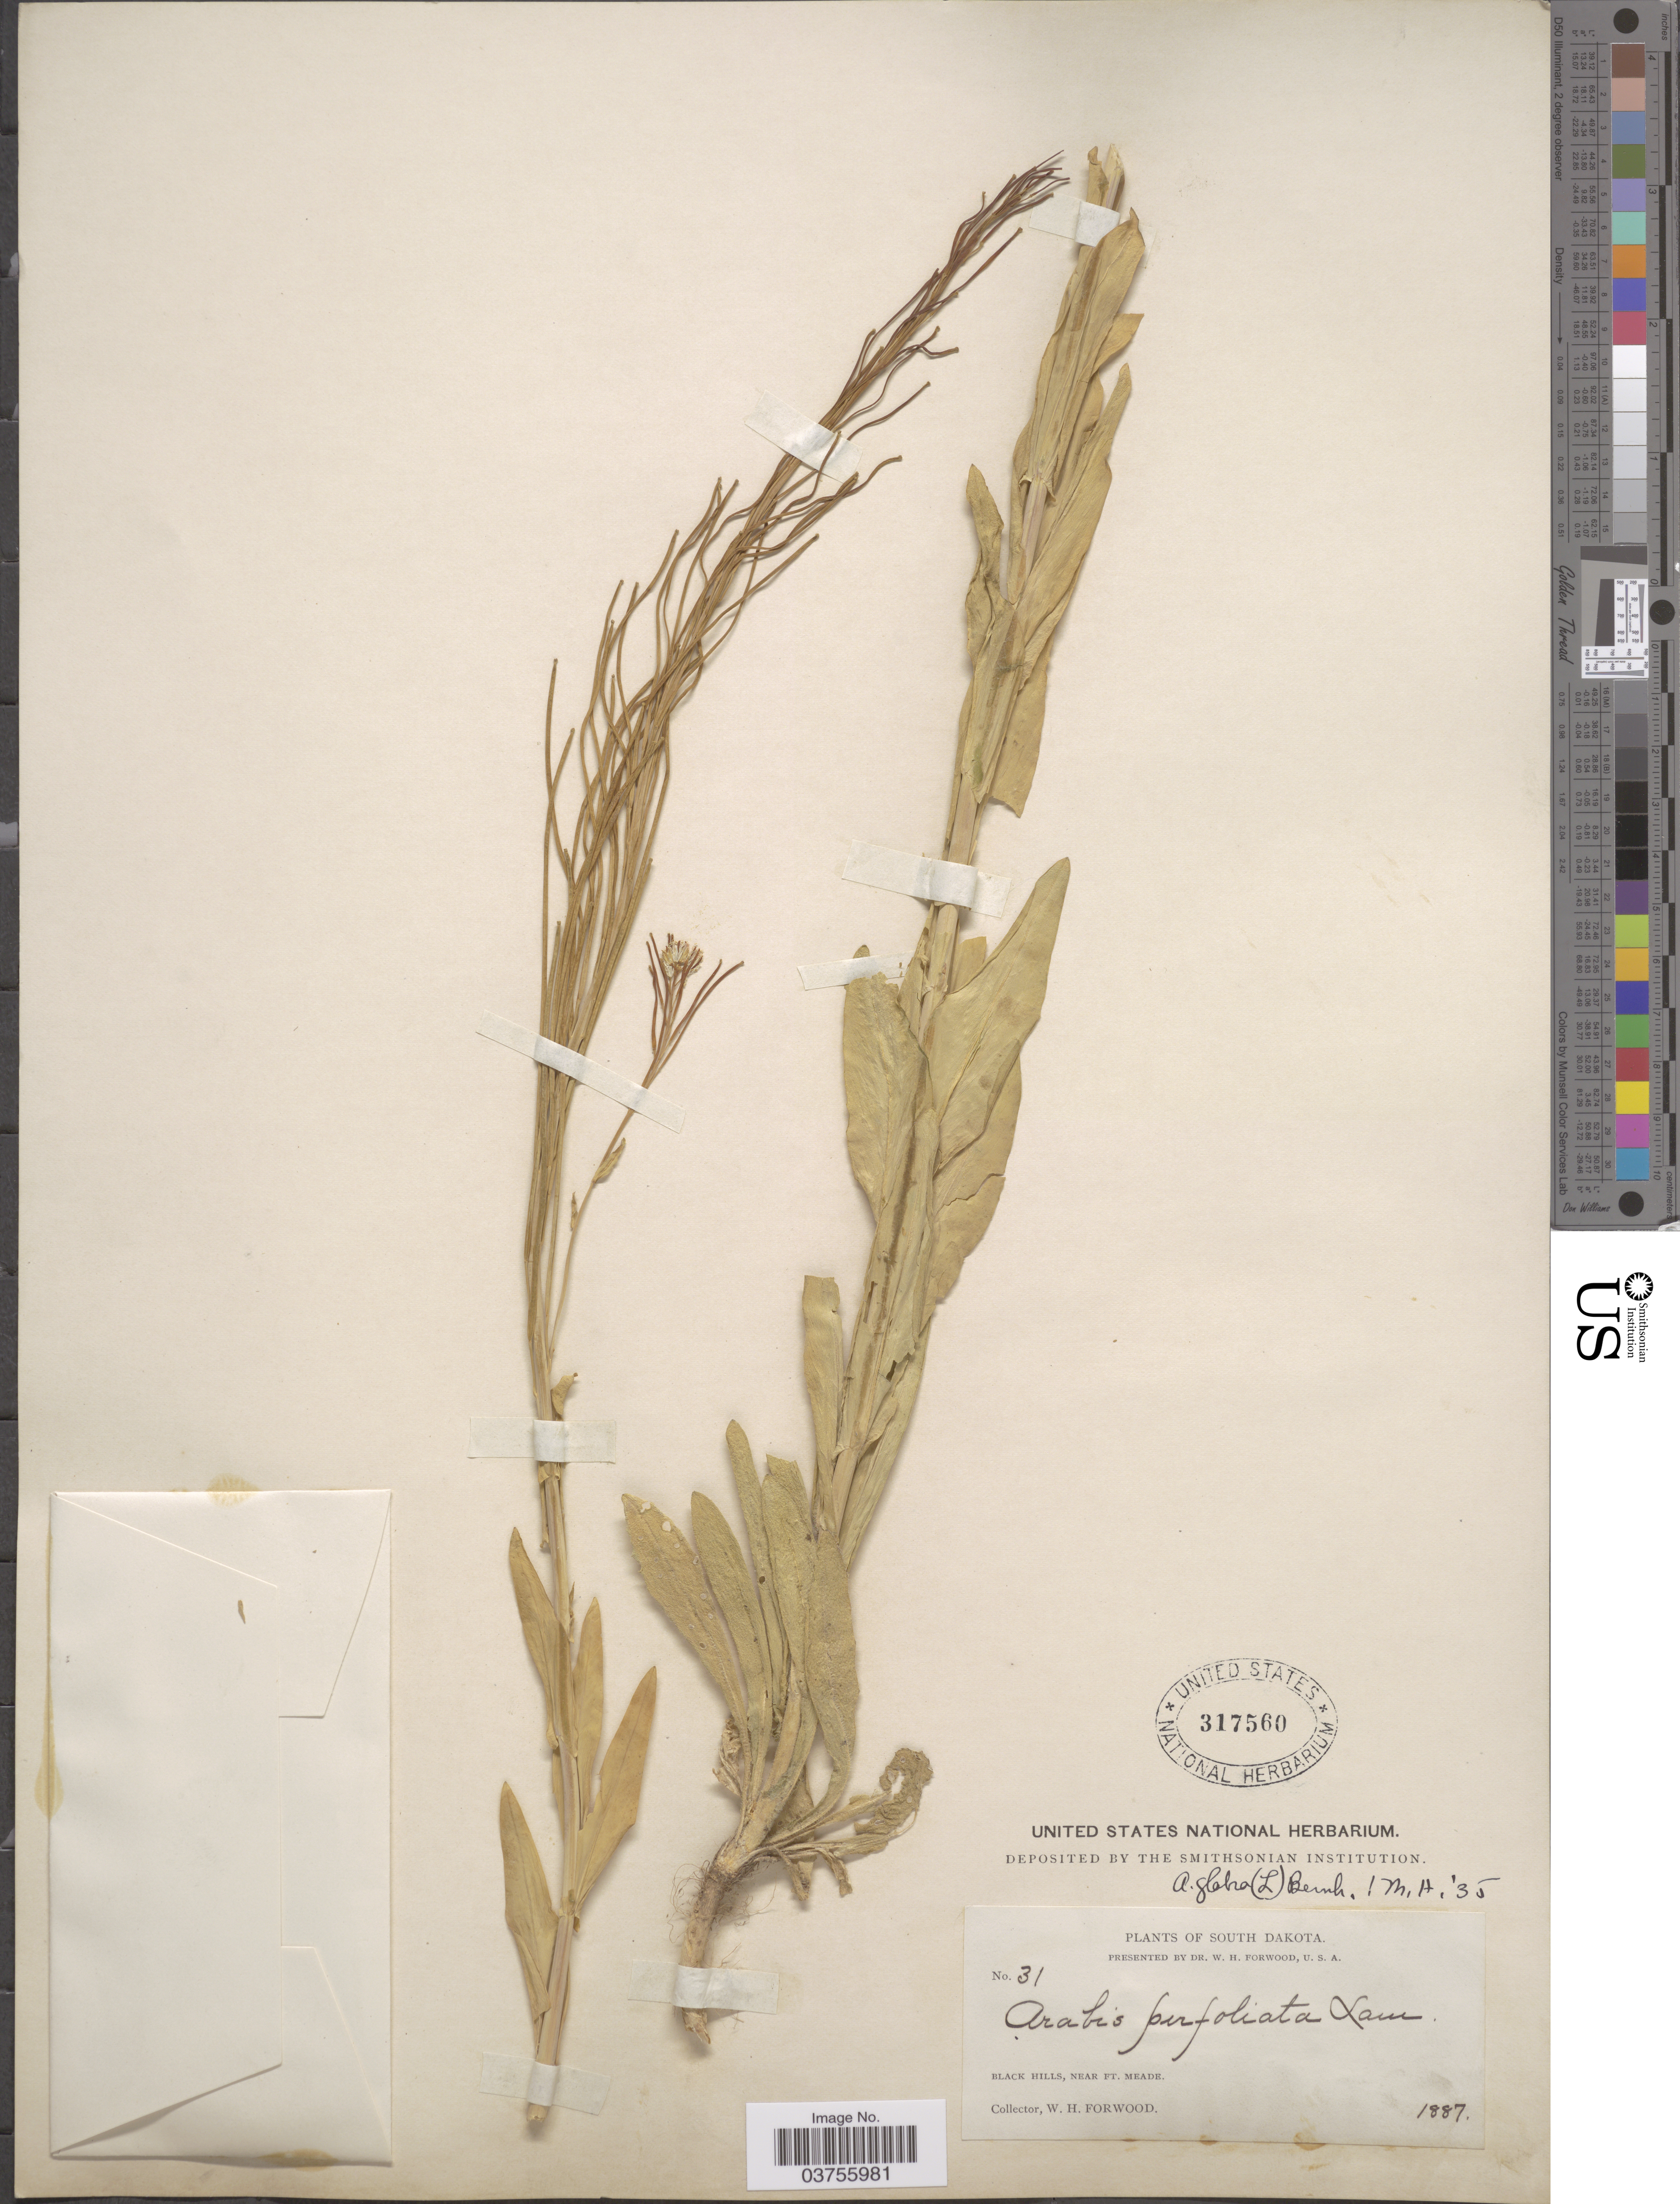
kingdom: Plantae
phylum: Tracheophyta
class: Magnoliopsida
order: Brassicales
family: Brassicaceae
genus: Turritis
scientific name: Turritis glabra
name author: L.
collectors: W. Forwood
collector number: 31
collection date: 1887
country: United States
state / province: South Dakota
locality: Black hills, near Ft. Meade.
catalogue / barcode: US 317560